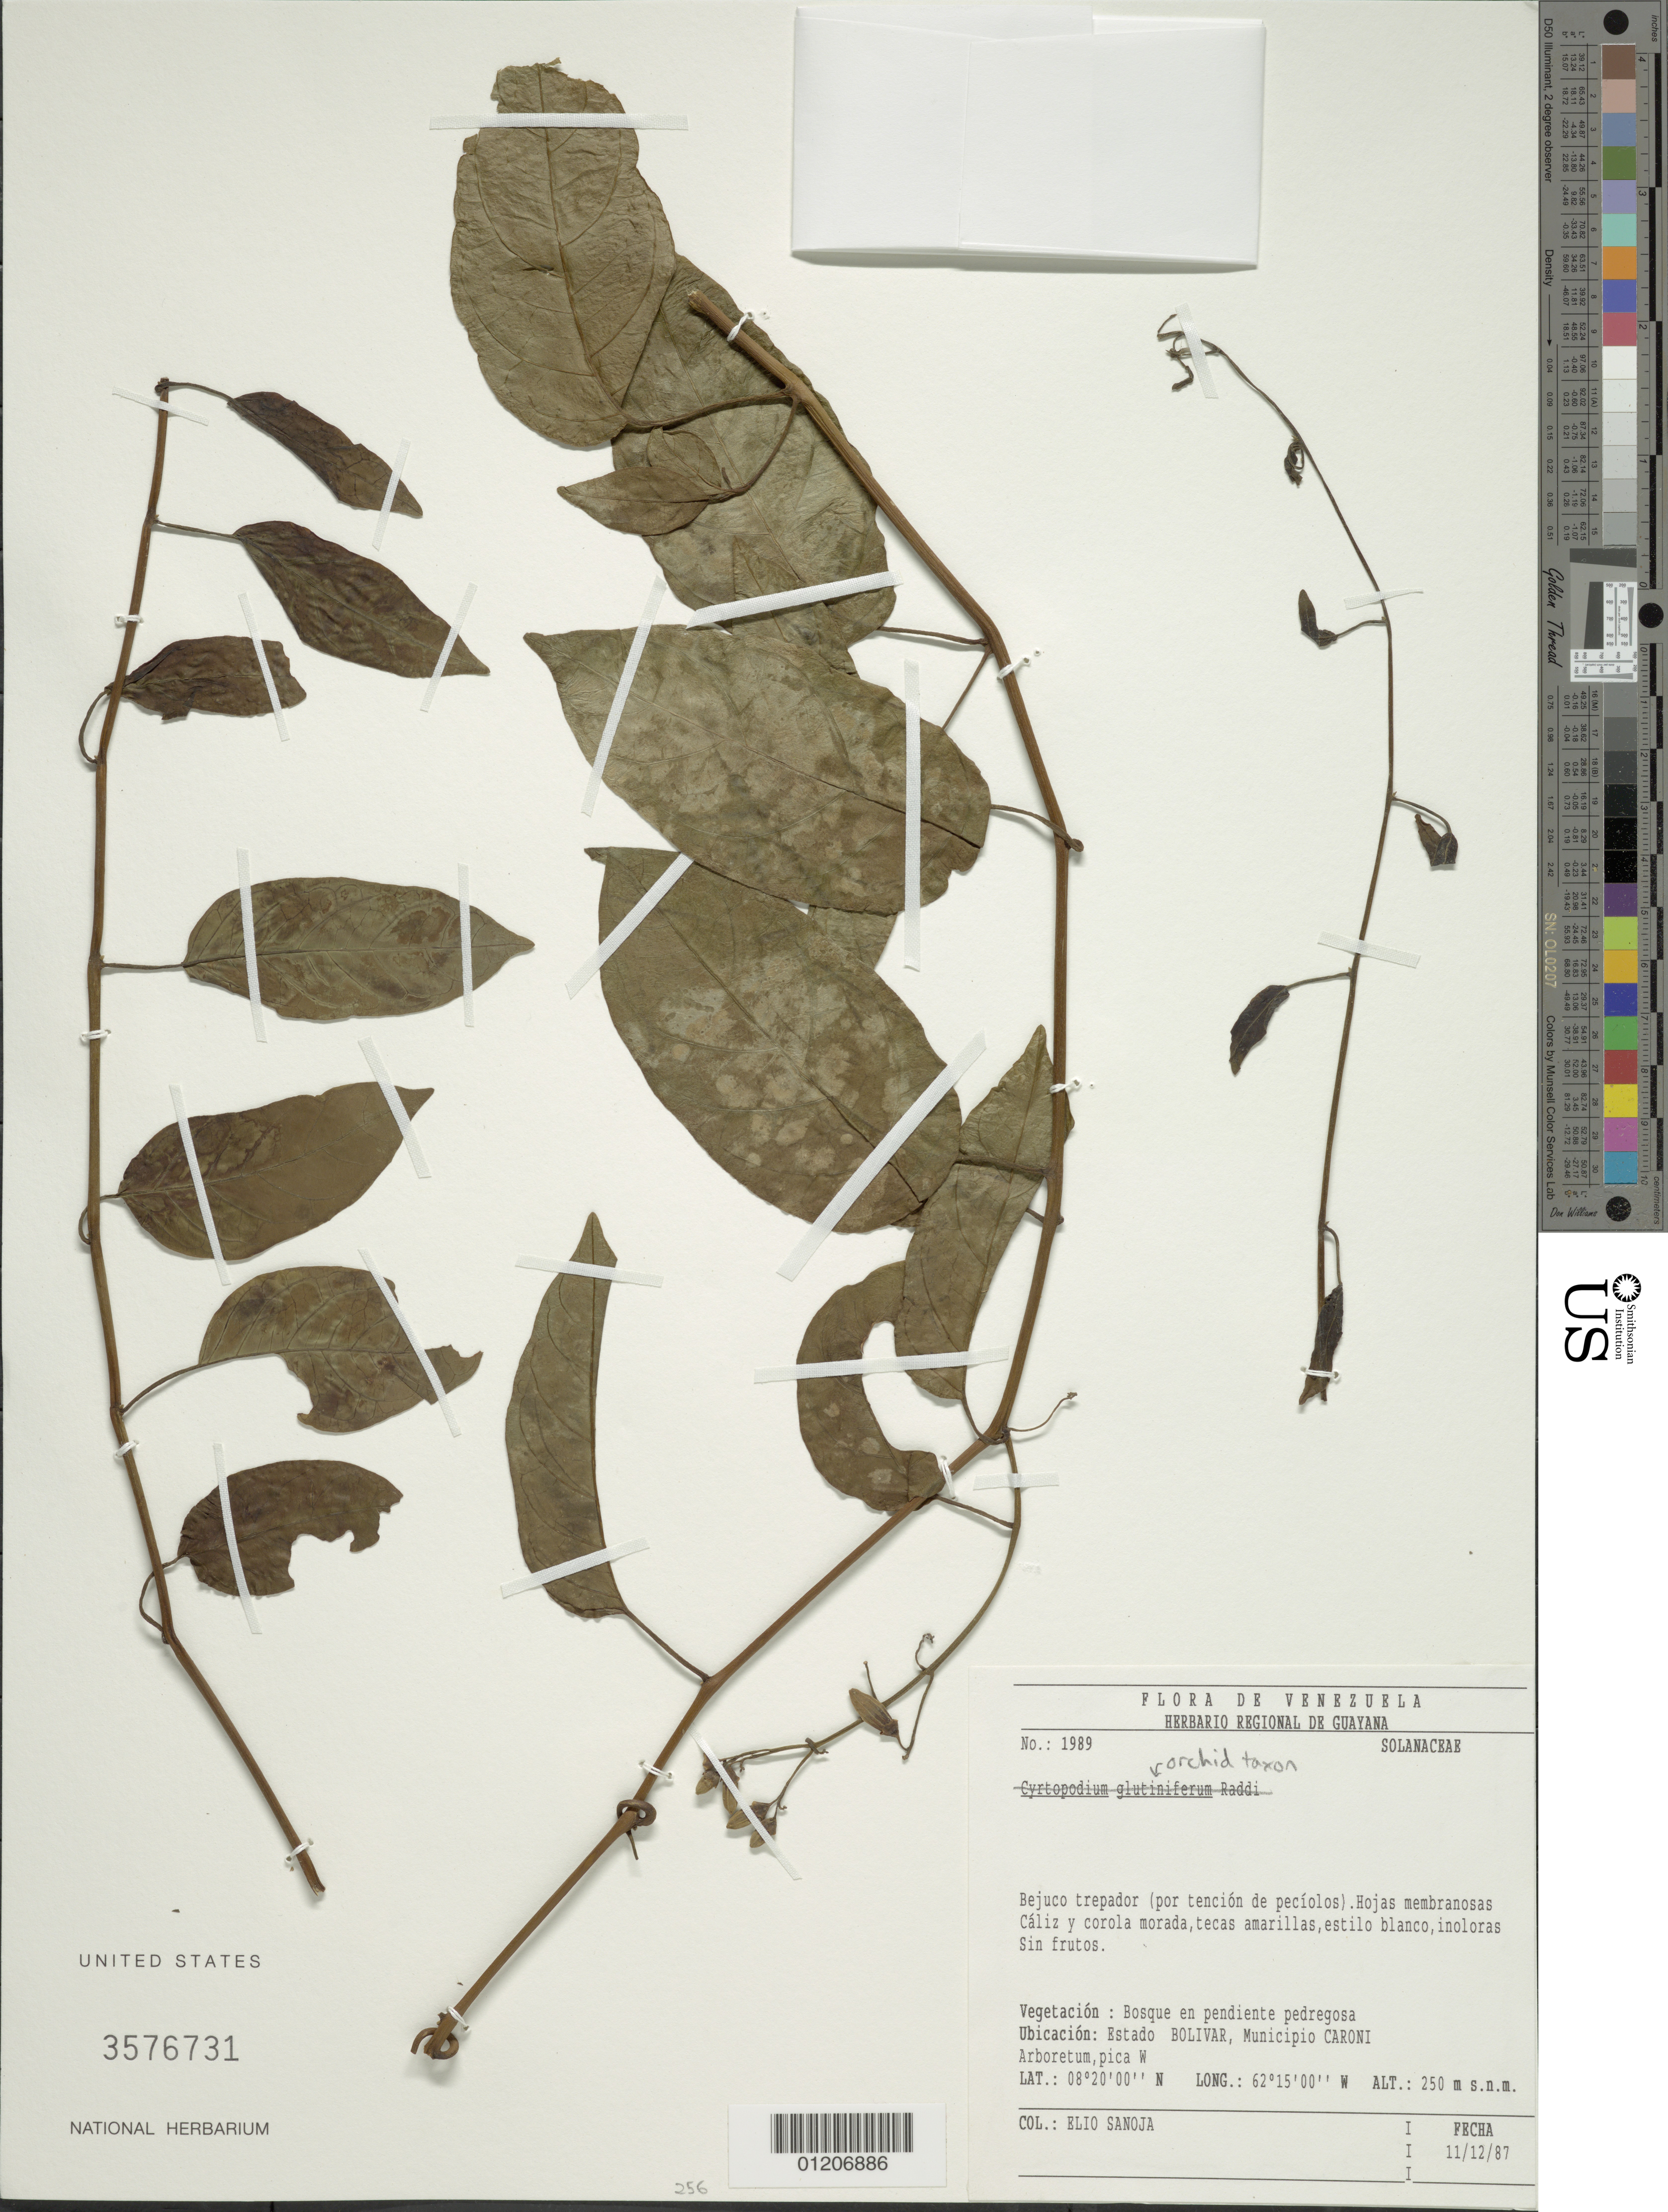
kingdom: Plantae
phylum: Tracheophyta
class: Magnoliopsida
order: Solanales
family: Solanaceae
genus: Solanum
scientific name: Solanum uncinellum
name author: Lindl.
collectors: E. Sanoja-Angel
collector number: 1989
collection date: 1987-12-11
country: Venezuela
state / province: Bolívar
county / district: Caroní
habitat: Bosque en pediente pedregosa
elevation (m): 250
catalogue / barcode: US 3576731